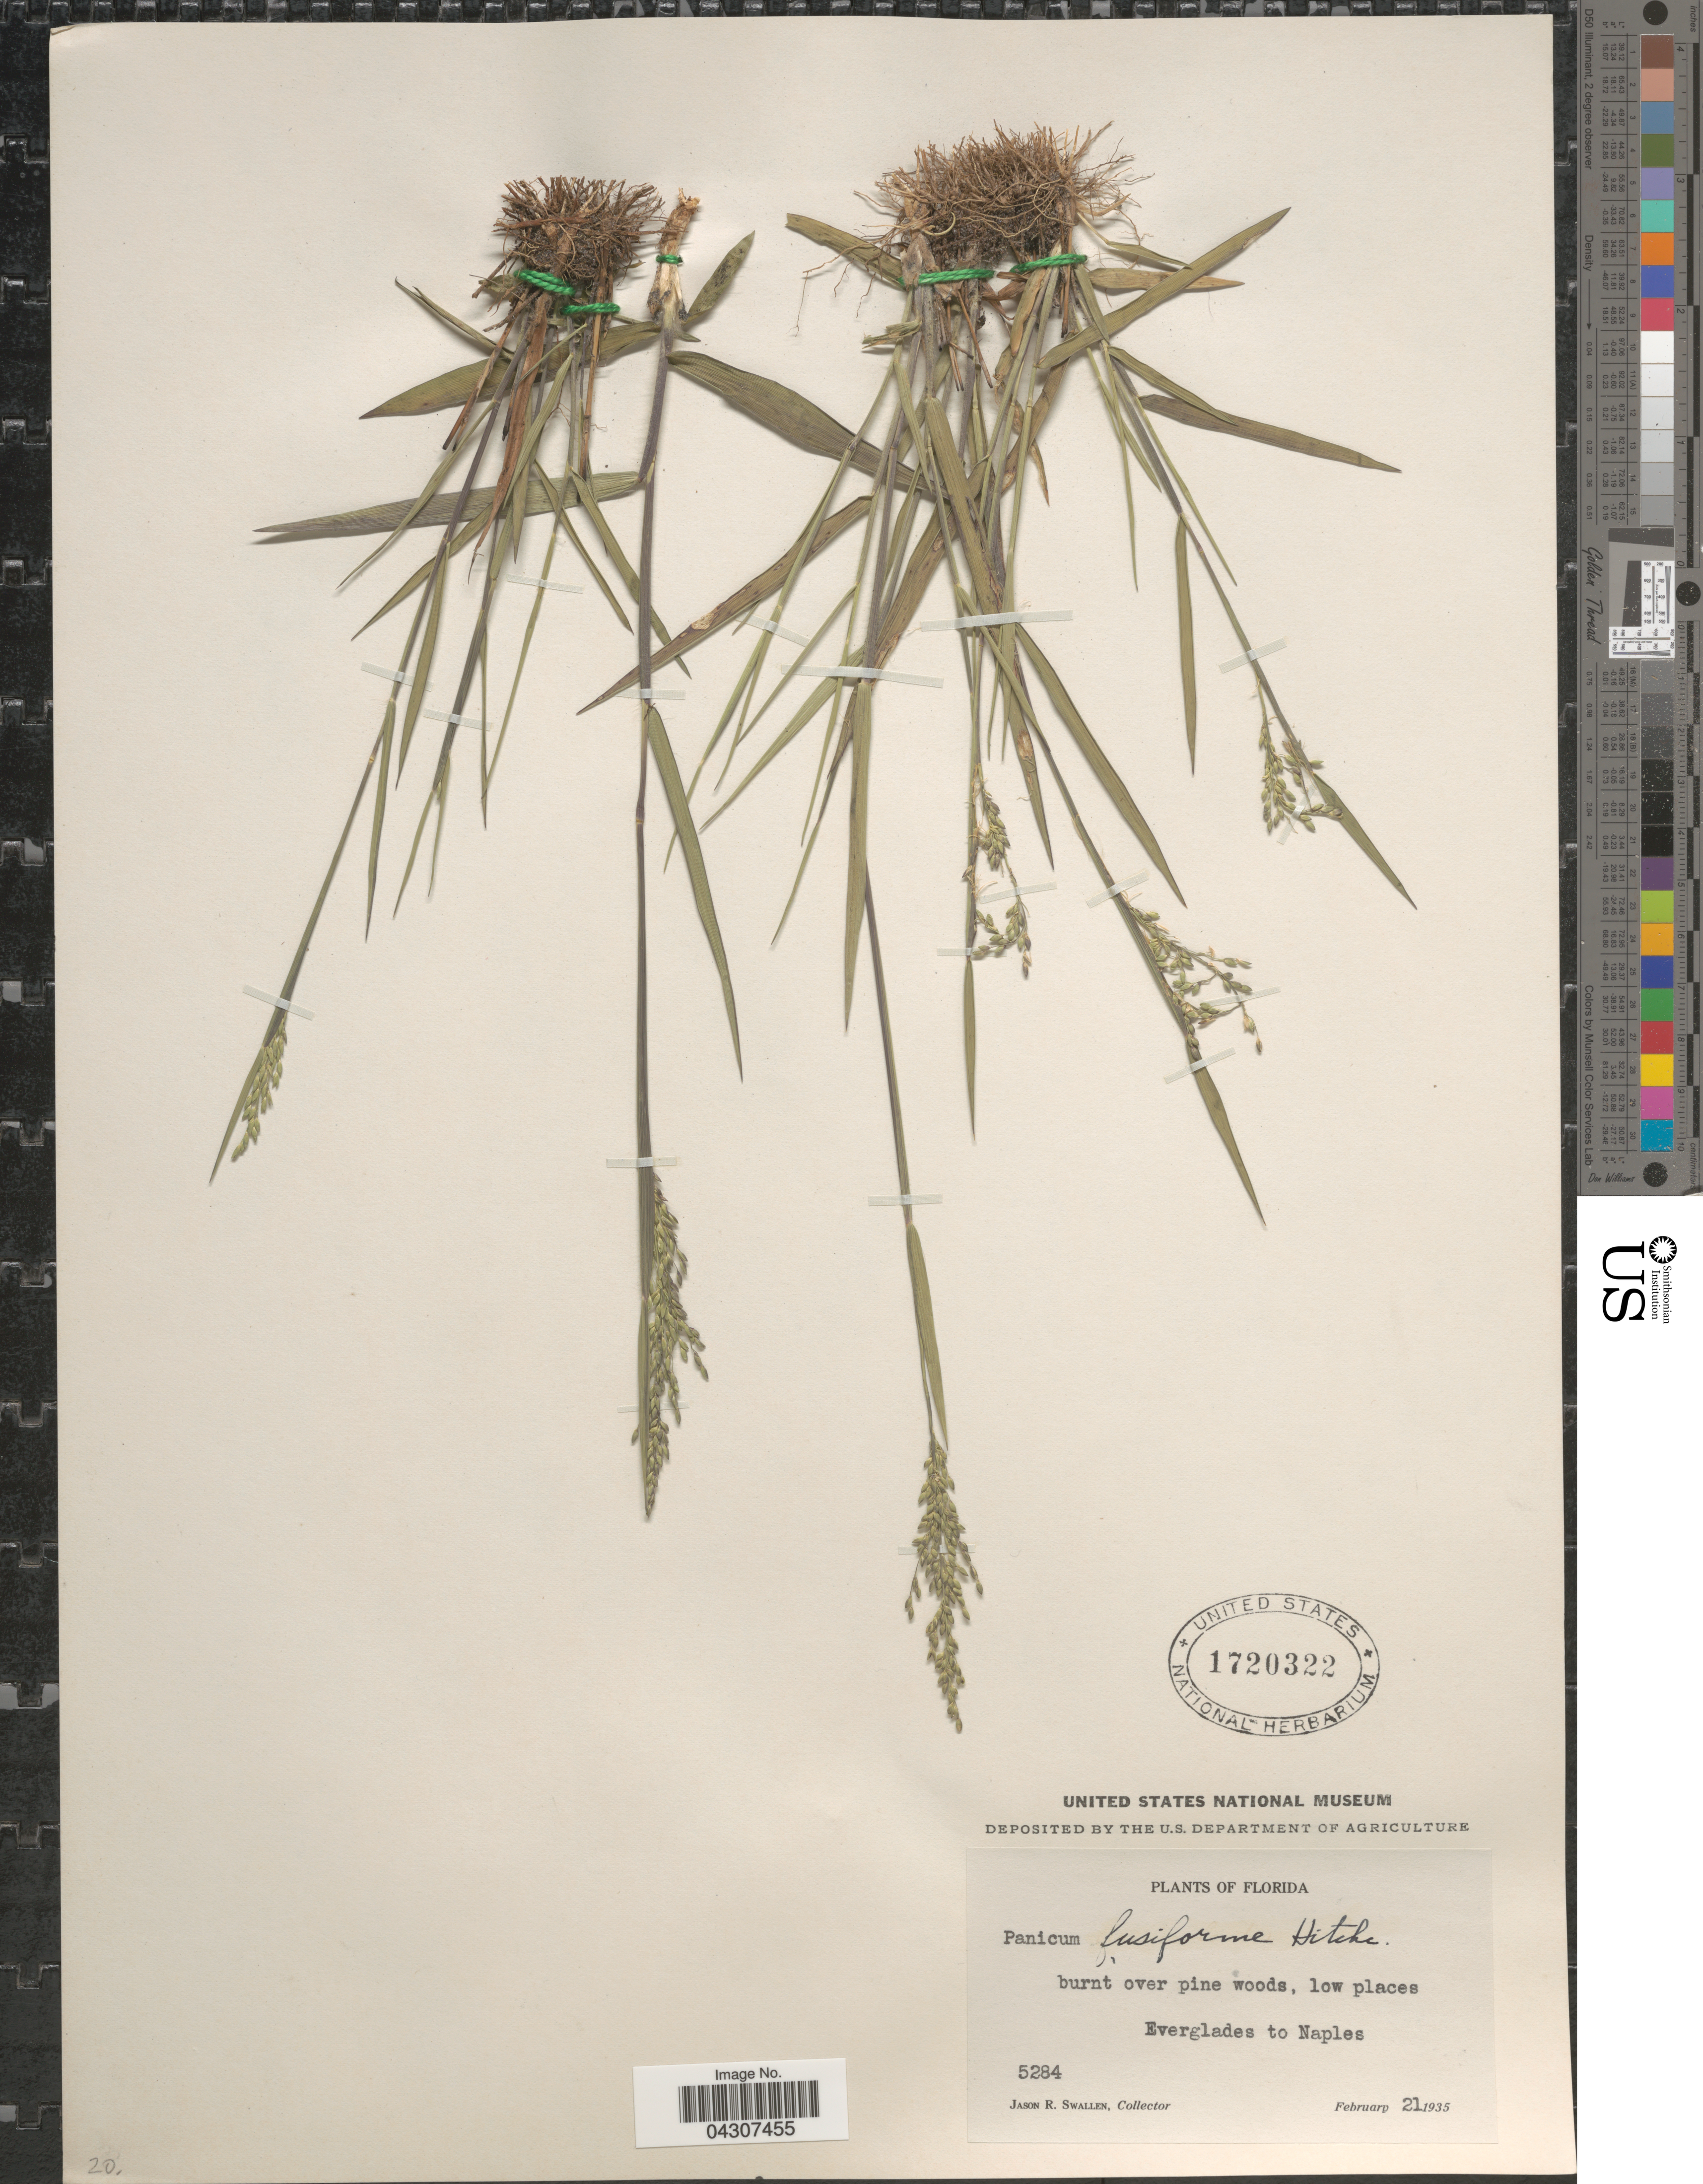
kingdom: Plantae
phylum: Tracheophyta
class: Liliopsida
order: Poales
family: Poaceae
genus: Dichanthelium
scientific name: Dichanthelium aciculare var. ramosum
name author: (Griseb.) Davidse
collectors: J. R. Swallen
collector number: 5284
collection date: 1935-02-21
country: United States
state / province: Florida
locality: Burnt over pine woods, low places. Everglades to Naples.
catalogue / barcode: US 1720322